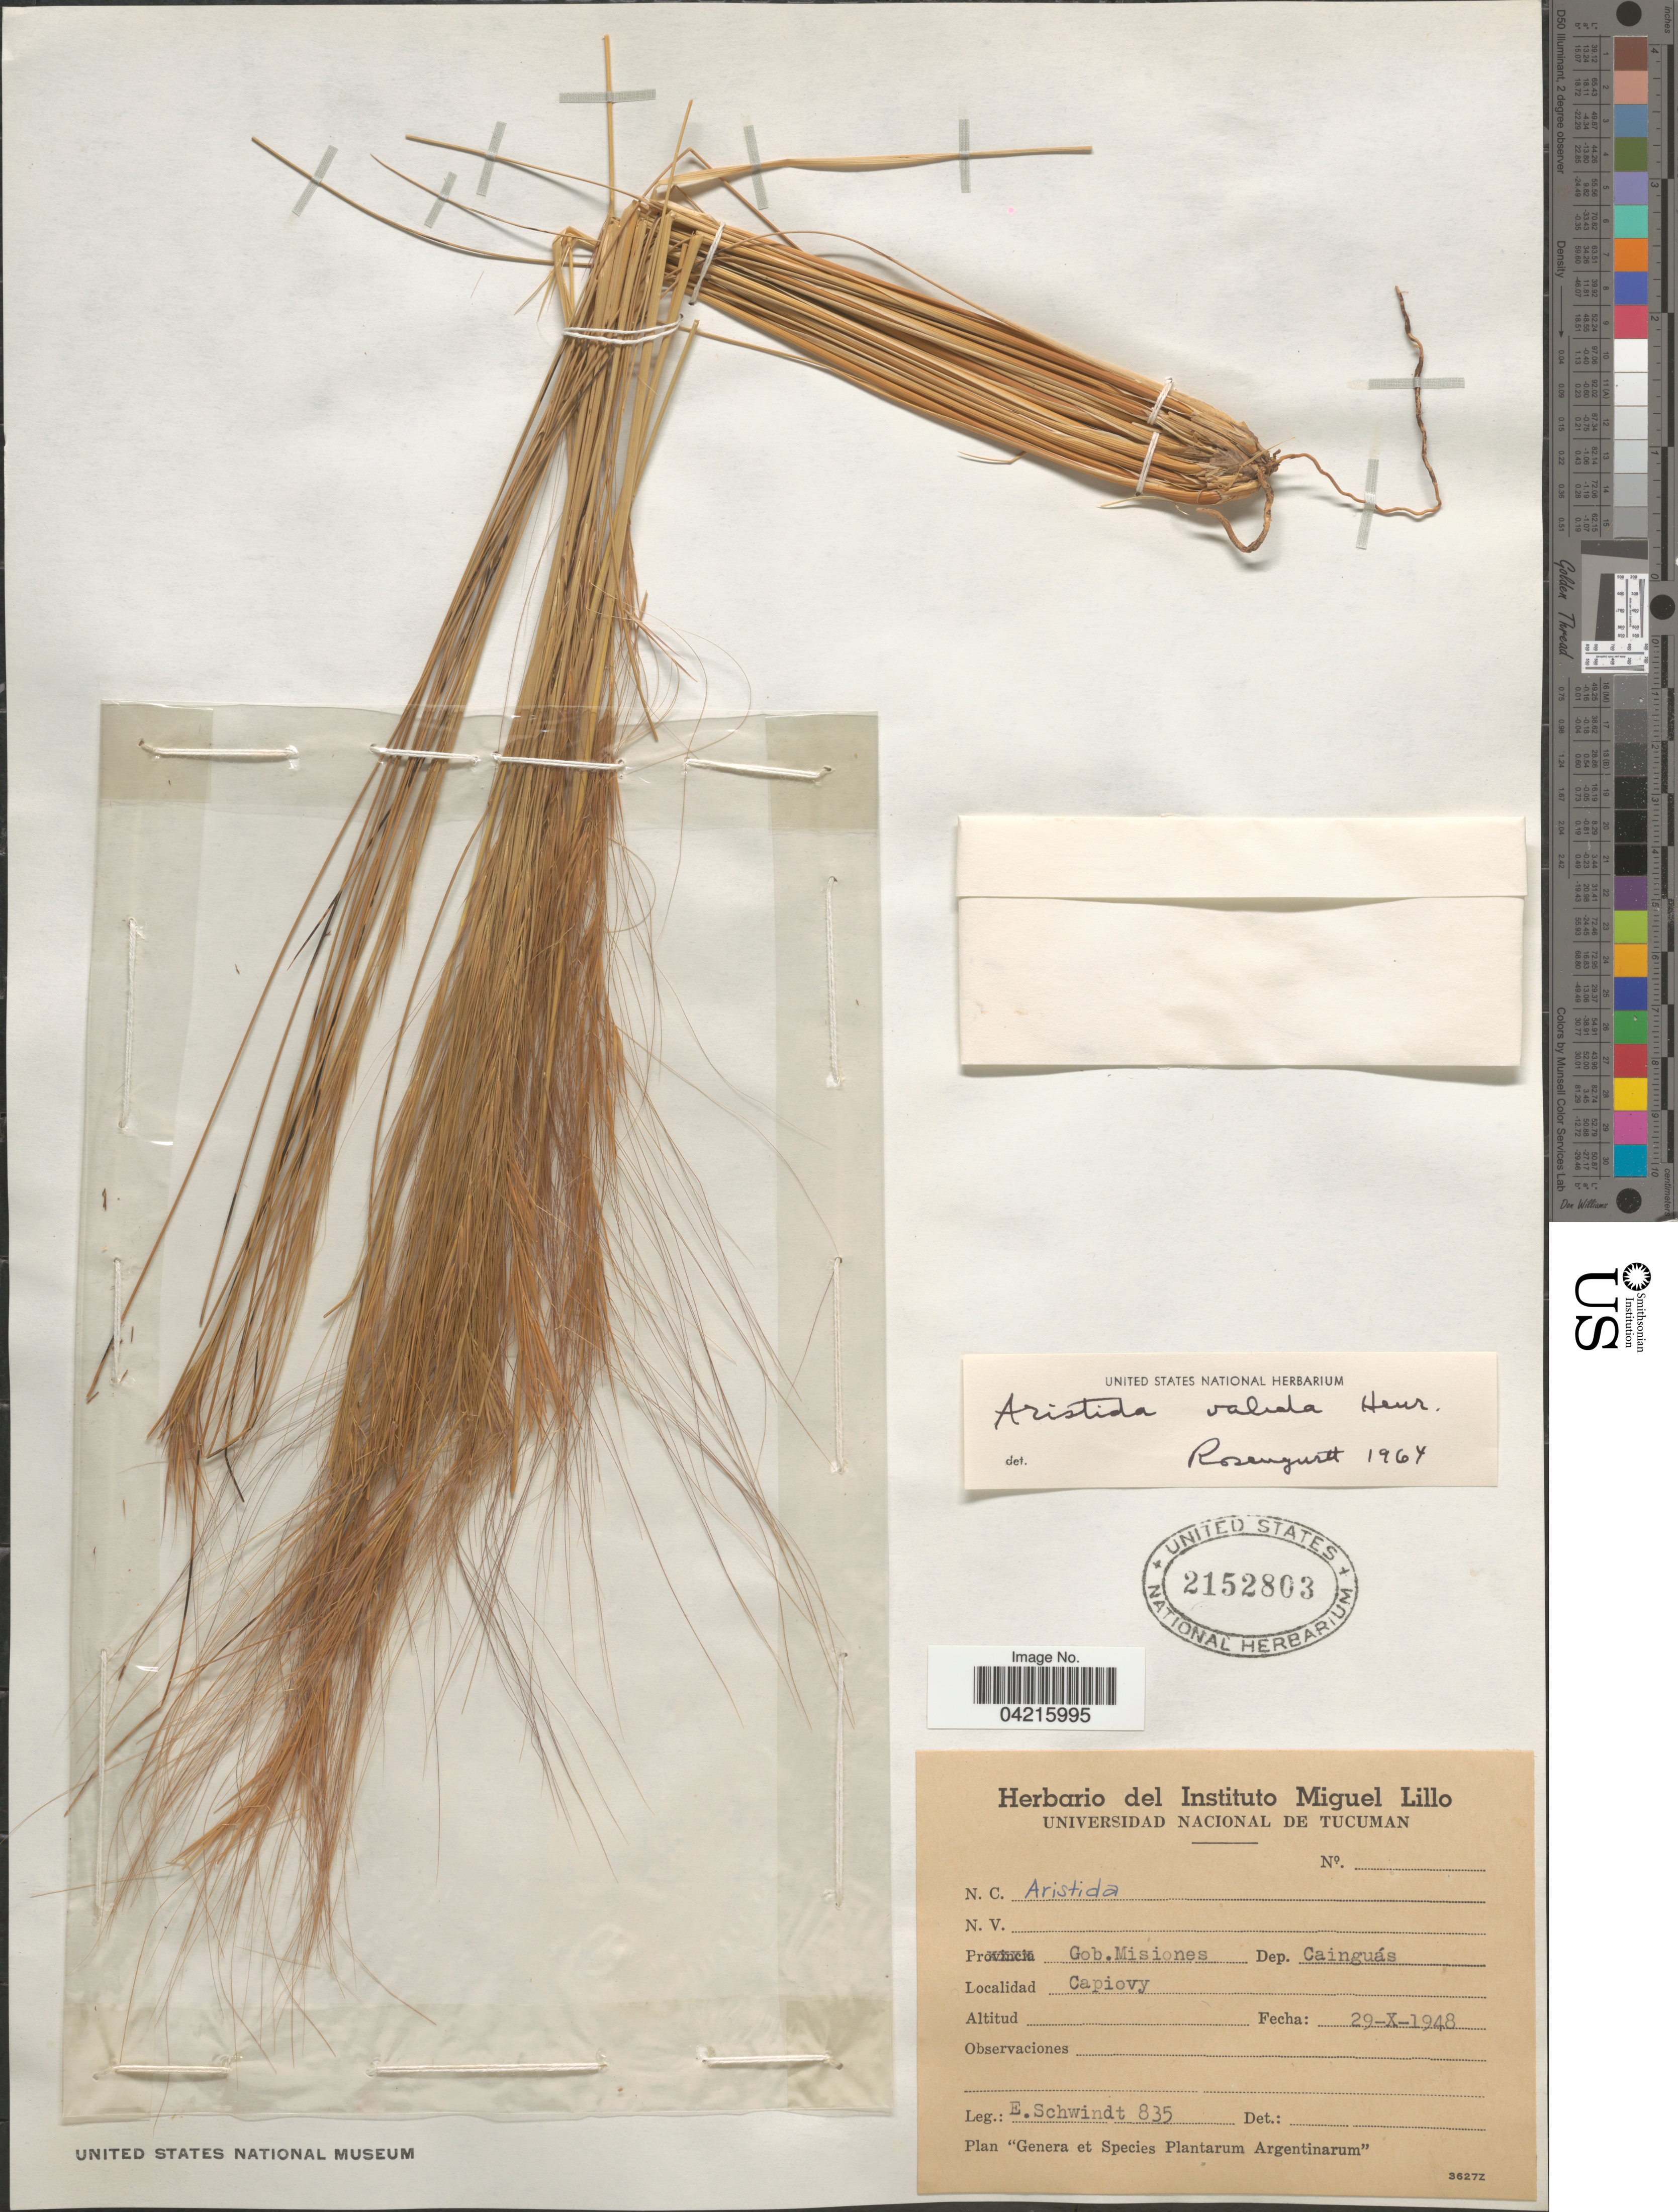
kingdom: Plantae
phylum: Tracheophyta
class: Liliopsida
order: Poales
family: Poaceae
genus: Aristida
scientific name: Aristida valida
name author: Henr.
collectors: E. Schwindt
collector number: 835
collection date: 1948-10-29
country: Argentina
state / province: Misiones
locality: Gob. Misiones. Dep. Cainguás. Capiovy.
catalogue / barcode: US 2152803